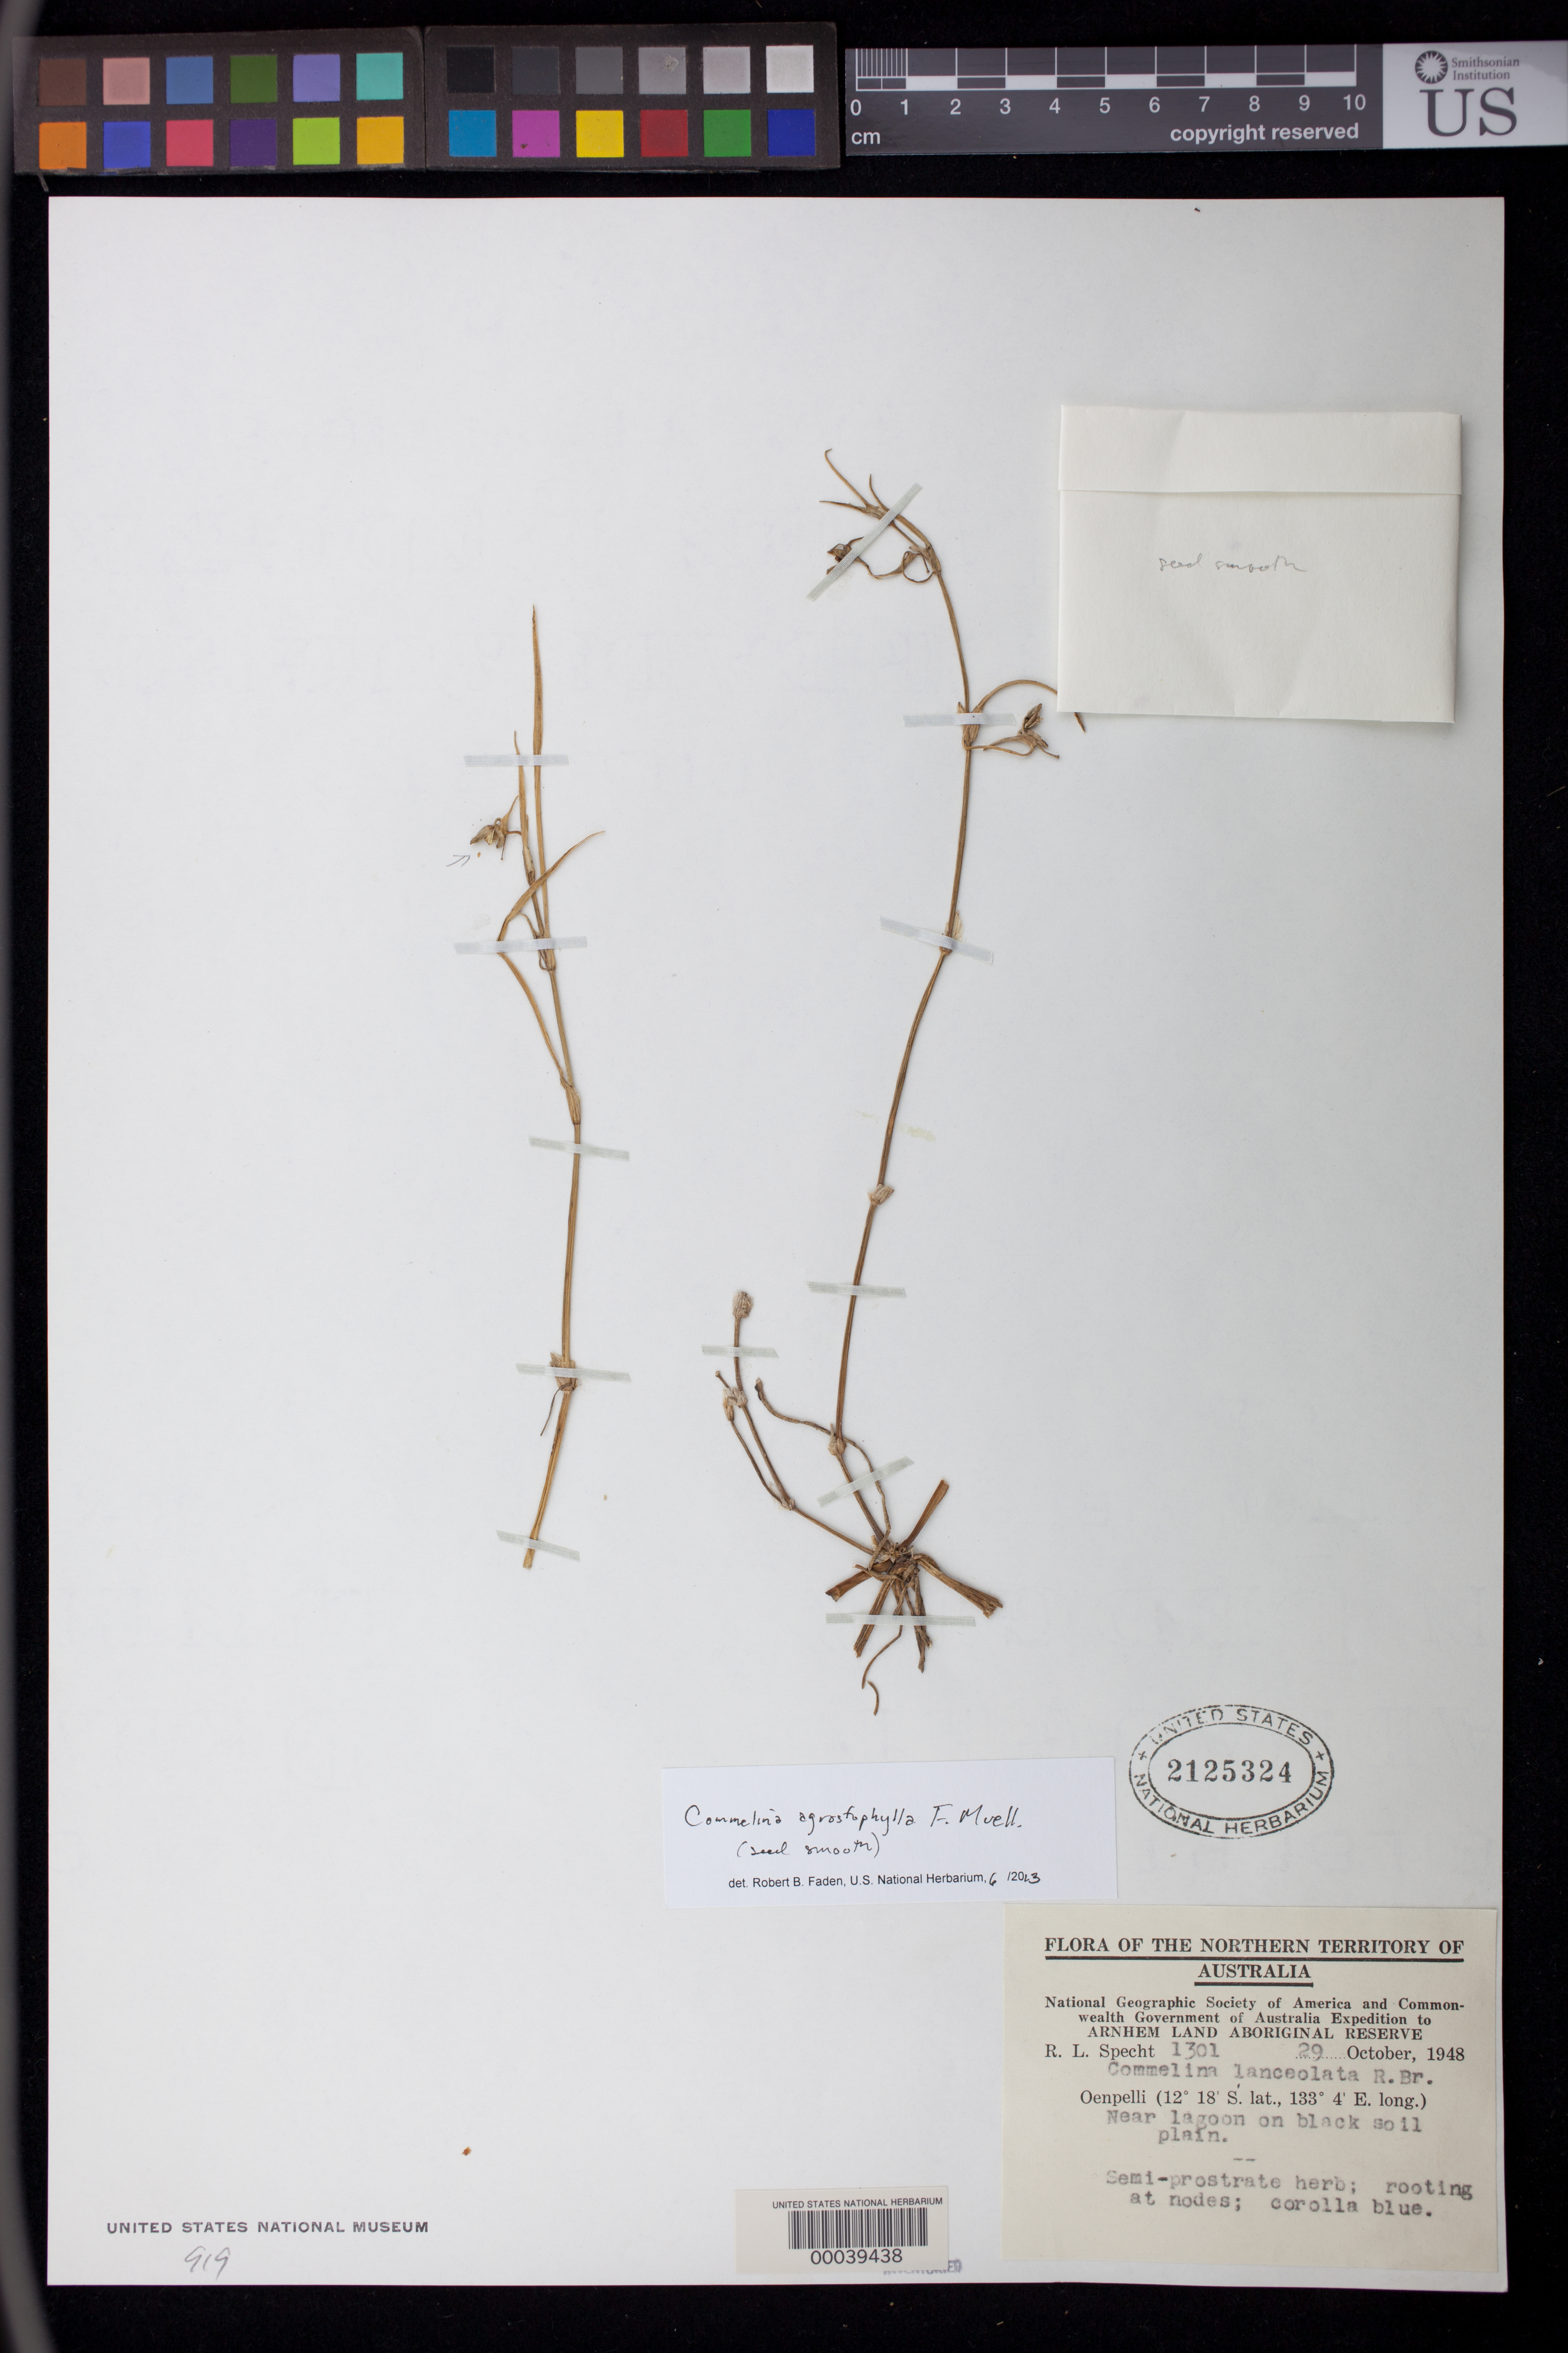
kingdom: Plantae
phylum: Tracheophyta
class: Liliopsida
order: Commelinales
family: Commelinaceae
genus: Commelina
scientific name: Commelina agrostophylla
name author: F. Muell.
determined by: Faden, Robert B., (US), Smithsonian Institution - National Museum of Natural History (UNITED STATES)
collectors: R. L. Specht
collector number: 1301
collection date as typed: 29 Oct 1948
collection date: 1948-10-29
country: Australia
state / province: Northern Territory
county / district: West Arnhem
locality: Arnhem land aboriginal reserve, oenpelli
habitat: Near lagoon on black soil plain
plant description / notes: Semi-prostrate herb; rooting at nodes; corolla blue.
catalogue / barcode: US 2125324